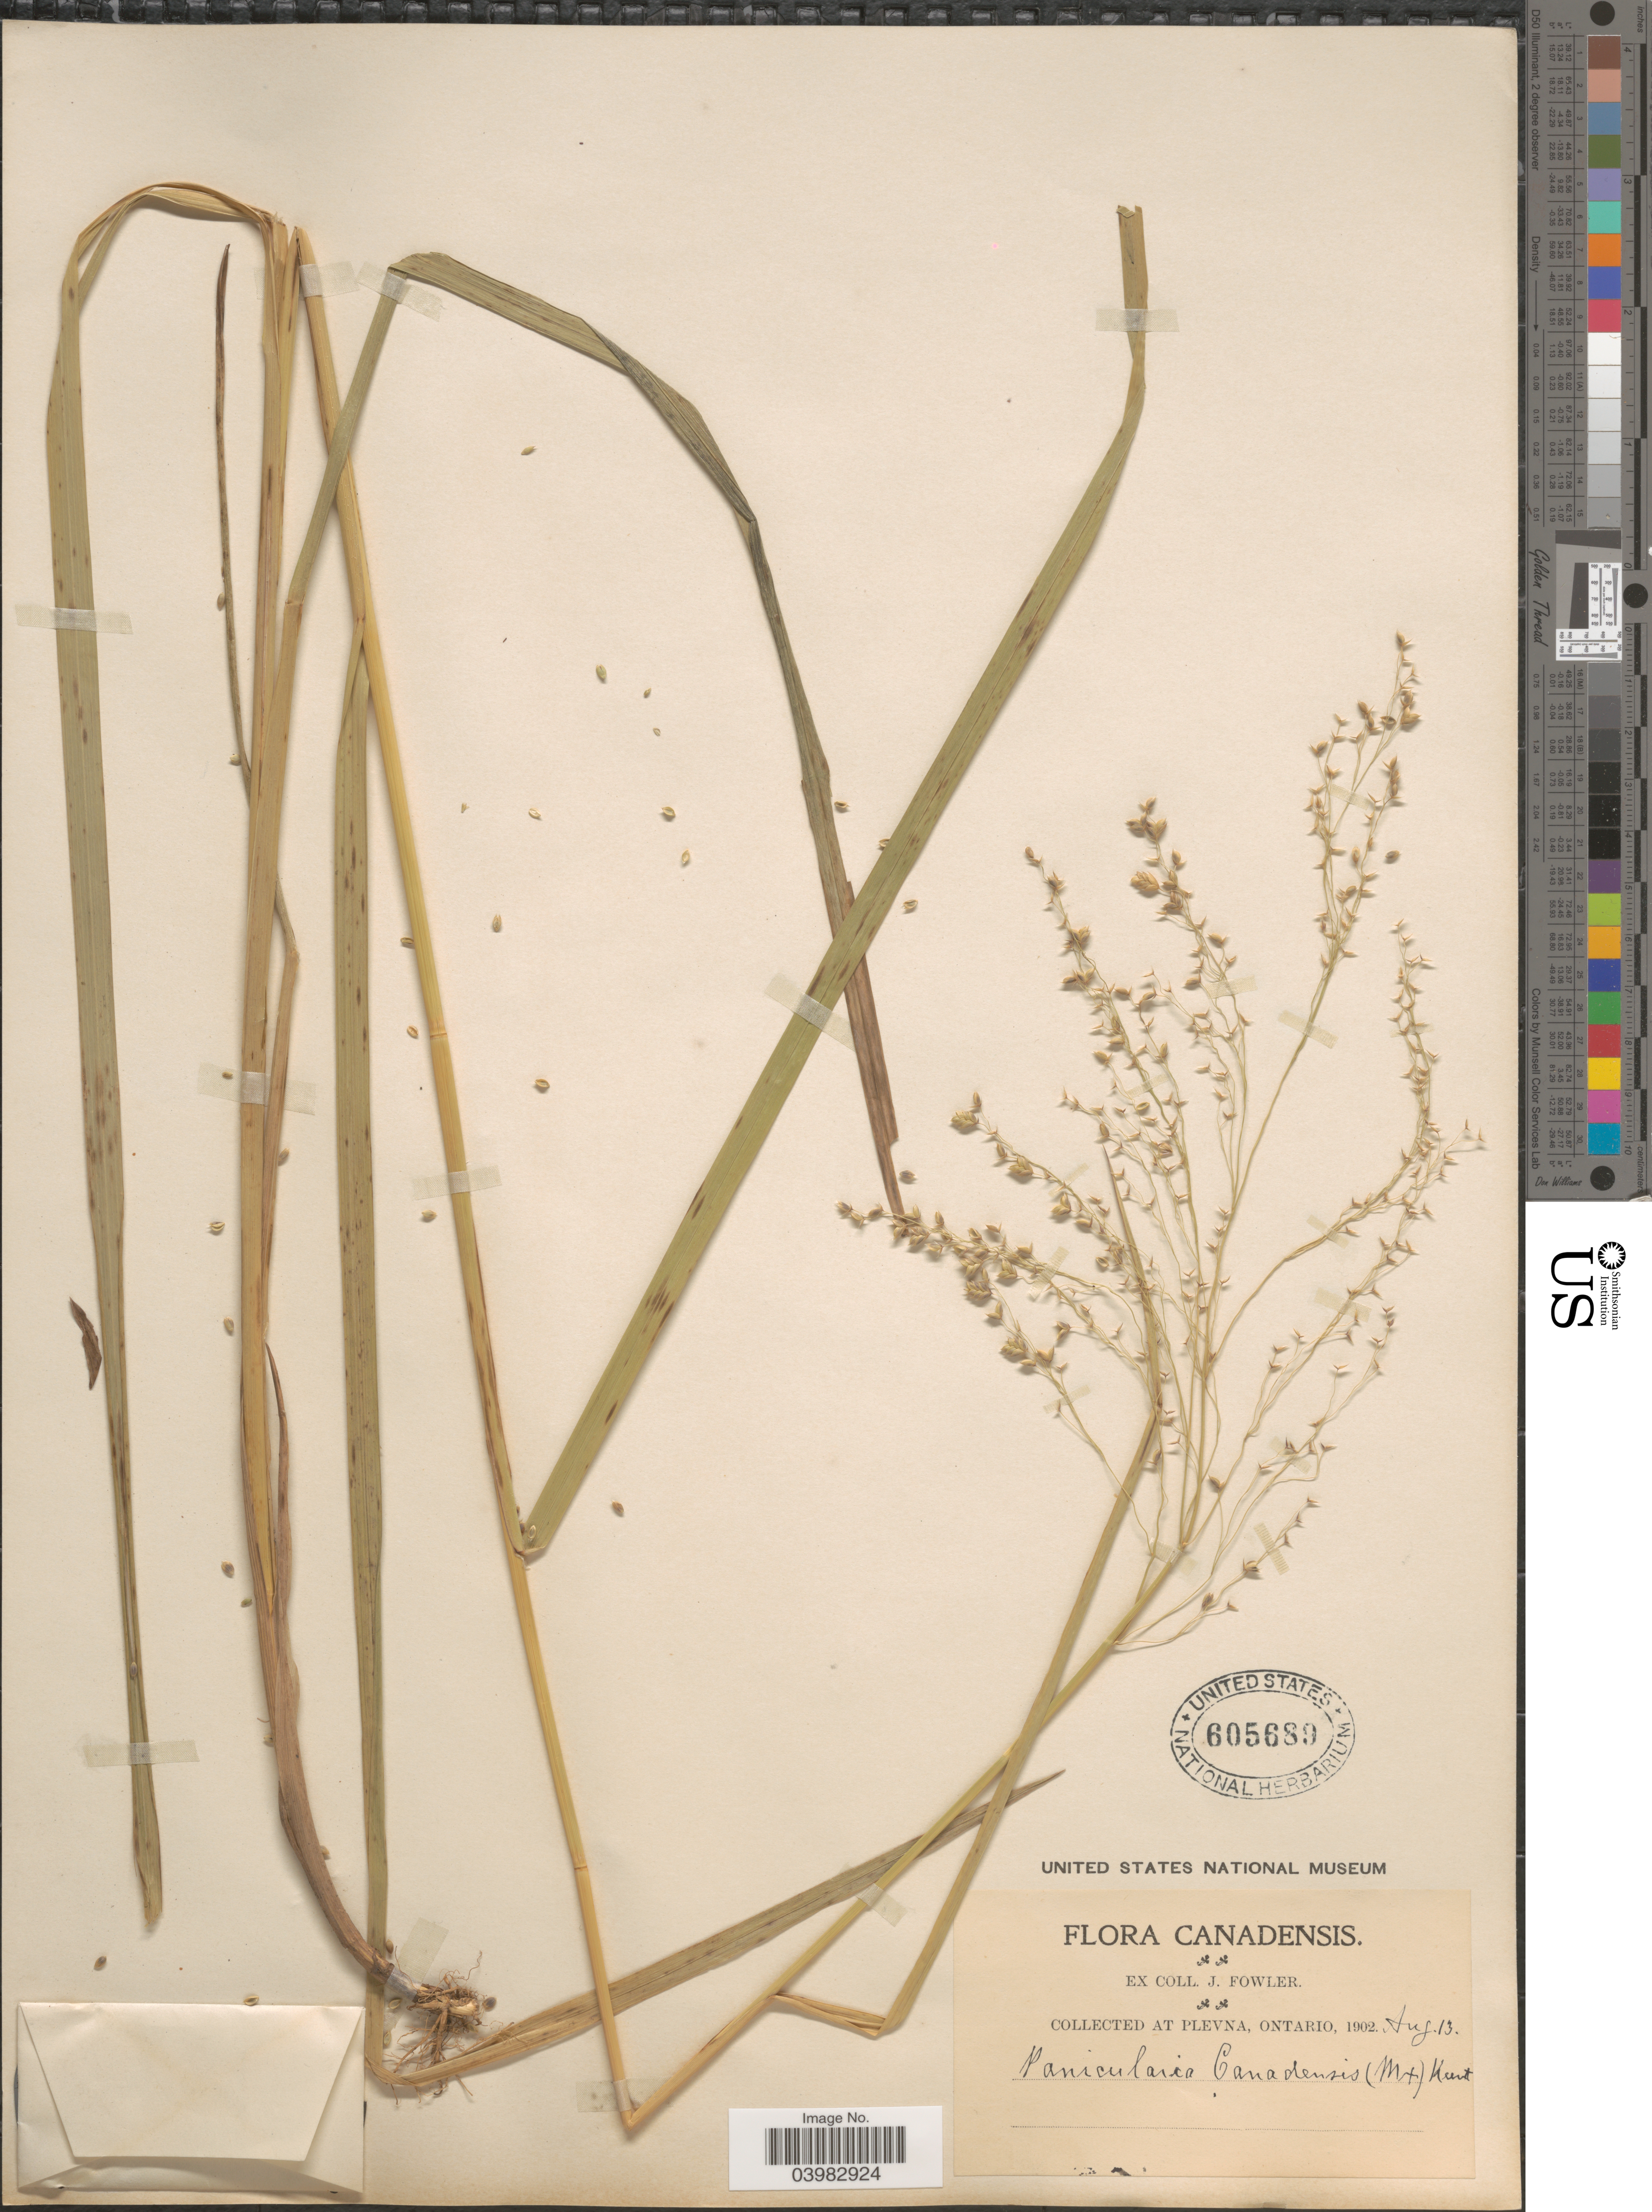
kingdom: Plantae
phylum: Tracheophyta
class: Liliopsida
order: Poales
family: Poaceae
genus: Glyceria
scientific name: Glyceria canadensis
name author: (Michx.) Trin.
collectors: J. Fowler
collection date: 1902-08-13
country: Canada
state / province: Ontario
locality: At Plevna.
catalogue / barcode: US 605689